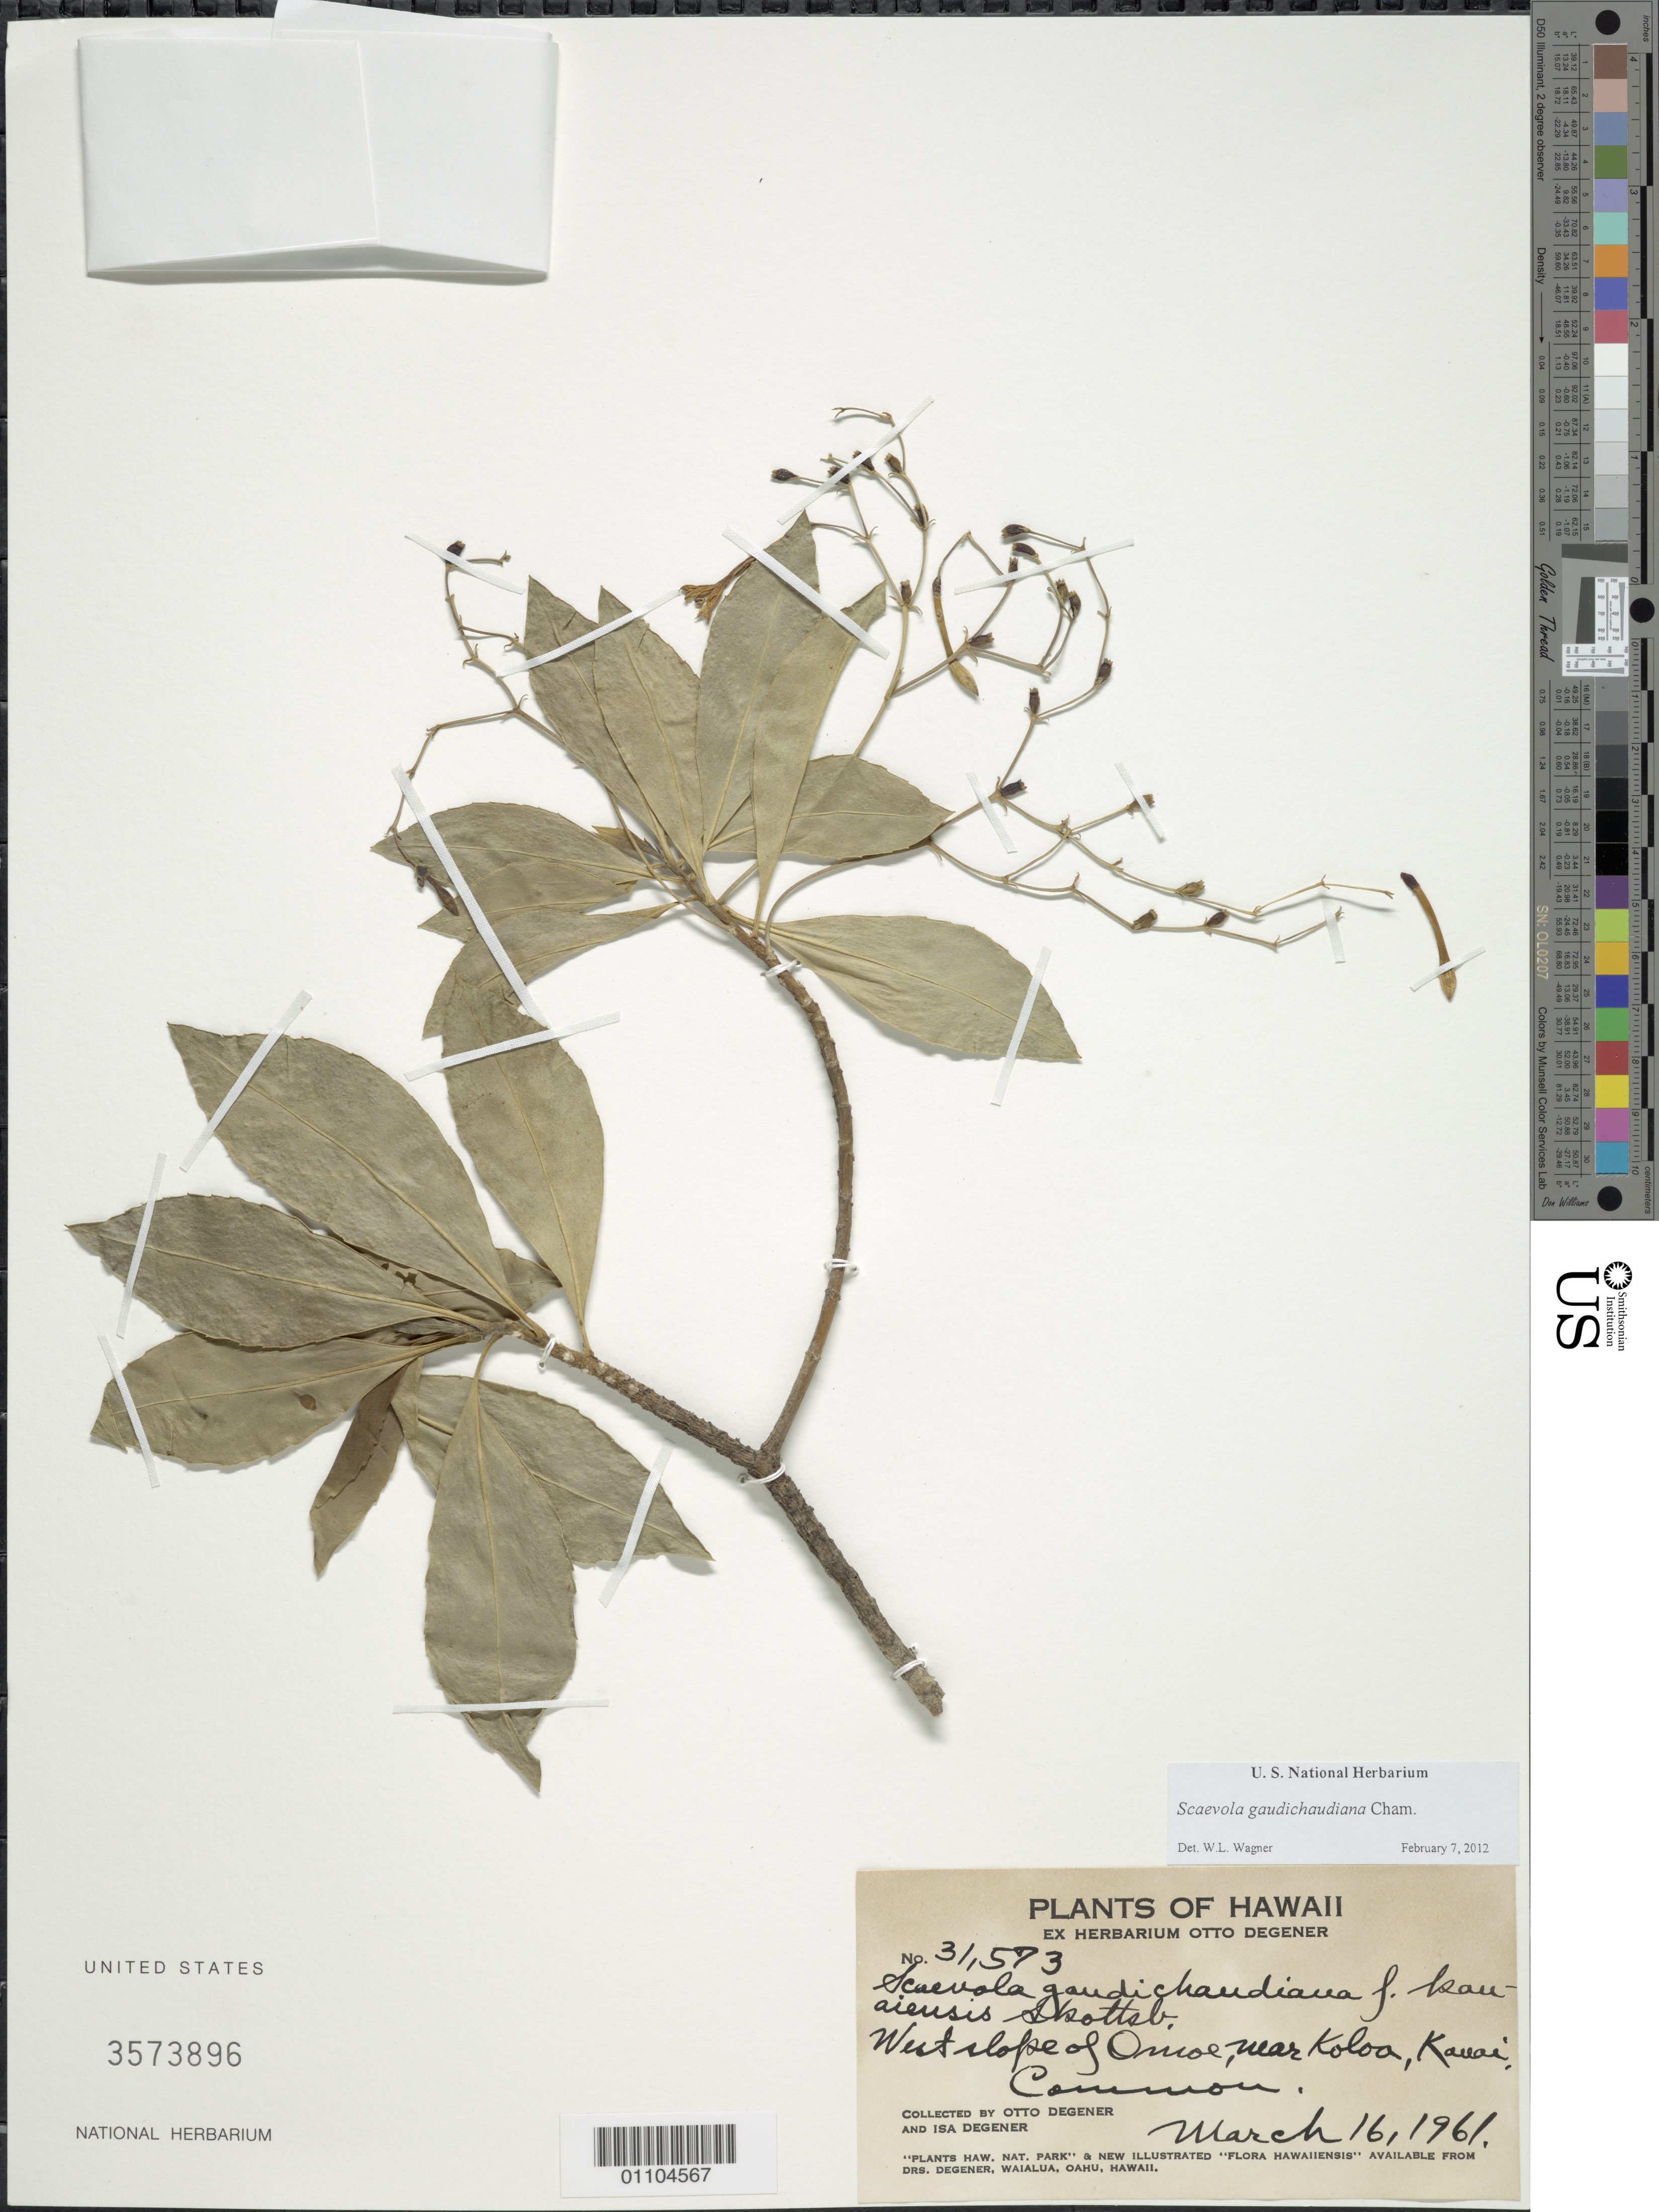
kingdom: Plantae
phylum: Tracheophyta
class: Magnoliopsida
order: Asterales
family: Goodeniaceae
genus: Scaevola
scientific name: Scaevola gaudichaudiana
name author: Cham.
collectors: O. Degener & I. Degener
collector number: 31573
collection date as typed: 16 Mar 1961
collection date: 1961-03-16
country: United States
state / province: Hawaii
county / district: Kauai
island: Kaua'i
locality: West slope of Omoe, near Koloa.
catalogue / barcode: US 3573896